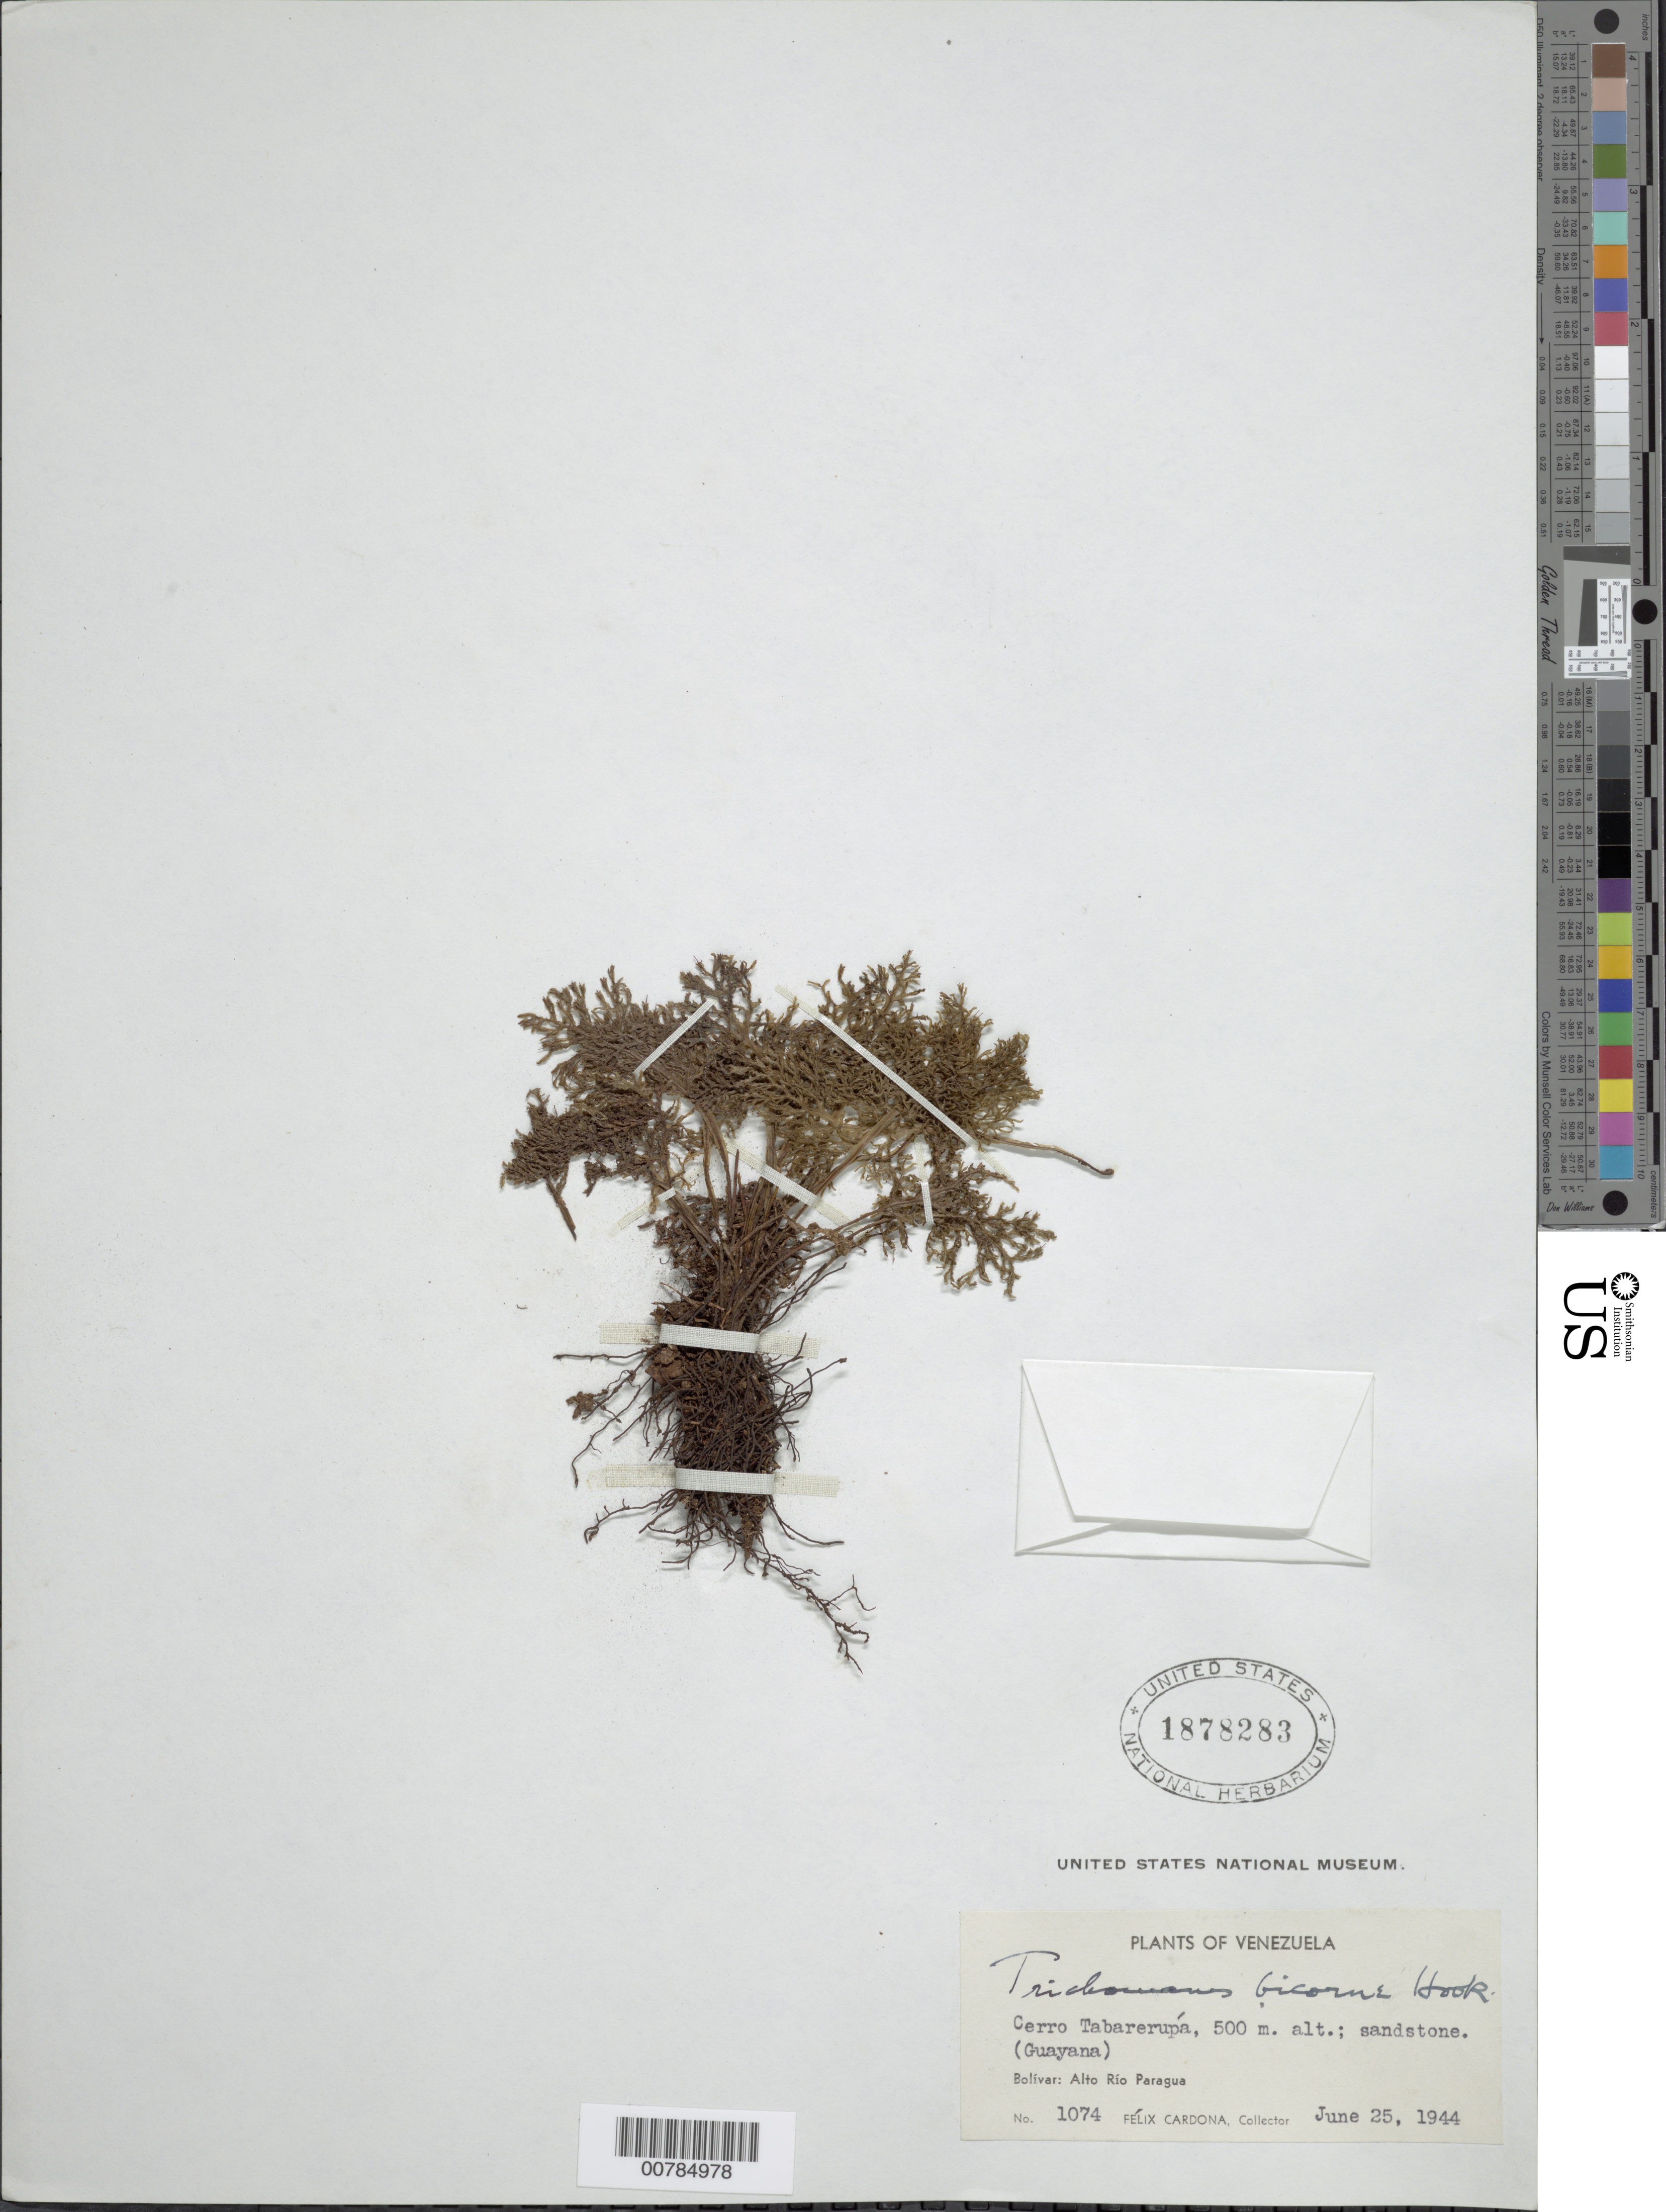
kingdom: Plantae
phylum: Tracheophyta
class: Polypodiopsida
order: Hymenophyllales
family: Hymenophyllaceae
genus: Trichomanes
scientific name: Trichomanes bicorne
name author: Hook.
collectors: F. Cardona Puig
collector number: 1074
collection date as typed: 25-Jun-44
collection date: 1944-06-25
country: Venezuela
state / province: Bolívar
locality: Alto Río Paragua, Cerro Tabarerupá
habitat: Sandstone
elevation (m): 500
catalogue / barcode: US 1878283